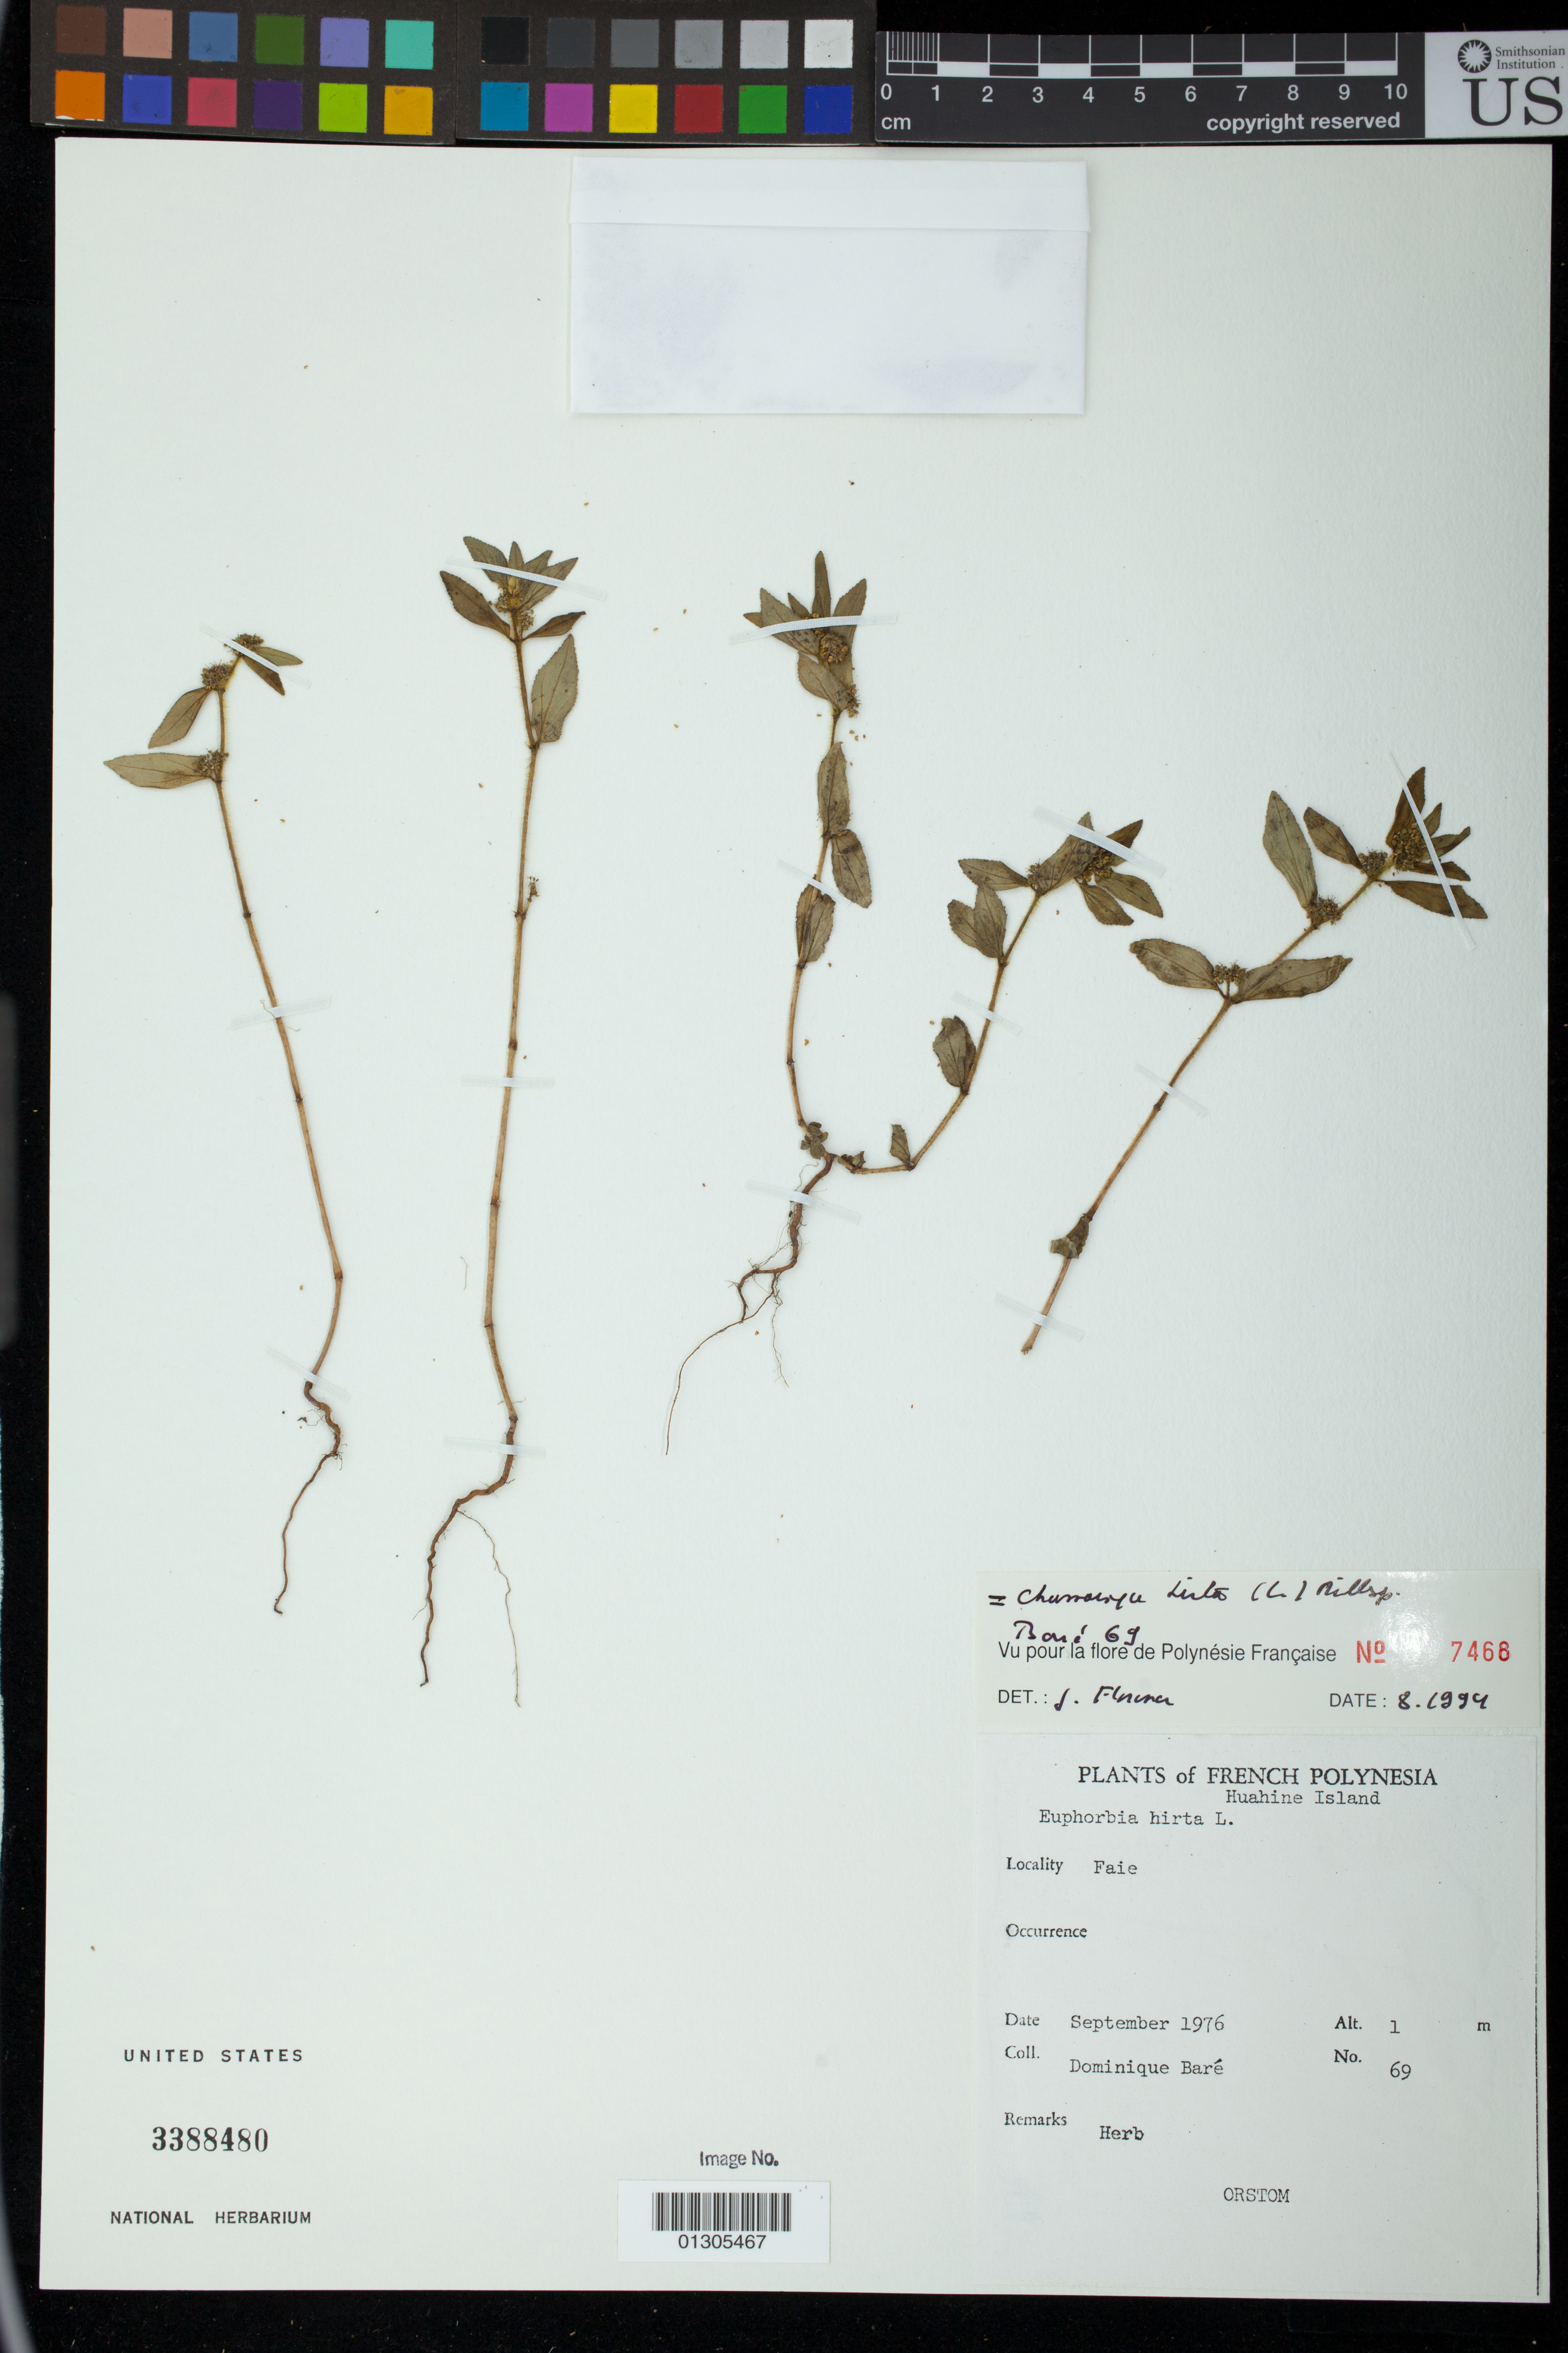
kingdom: Plantae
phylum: Tracheophyta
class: Magnoliopsida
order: Malpighiales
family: Euphorbiaceae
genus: Euphorbia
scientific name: Euphorbia hirta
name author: L.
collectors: D. Baré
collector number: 69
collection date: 1976-09-01/1976-09-30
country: French Polynesia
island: Huahine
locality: Huahine Island; Faie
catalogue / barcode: US 3388480